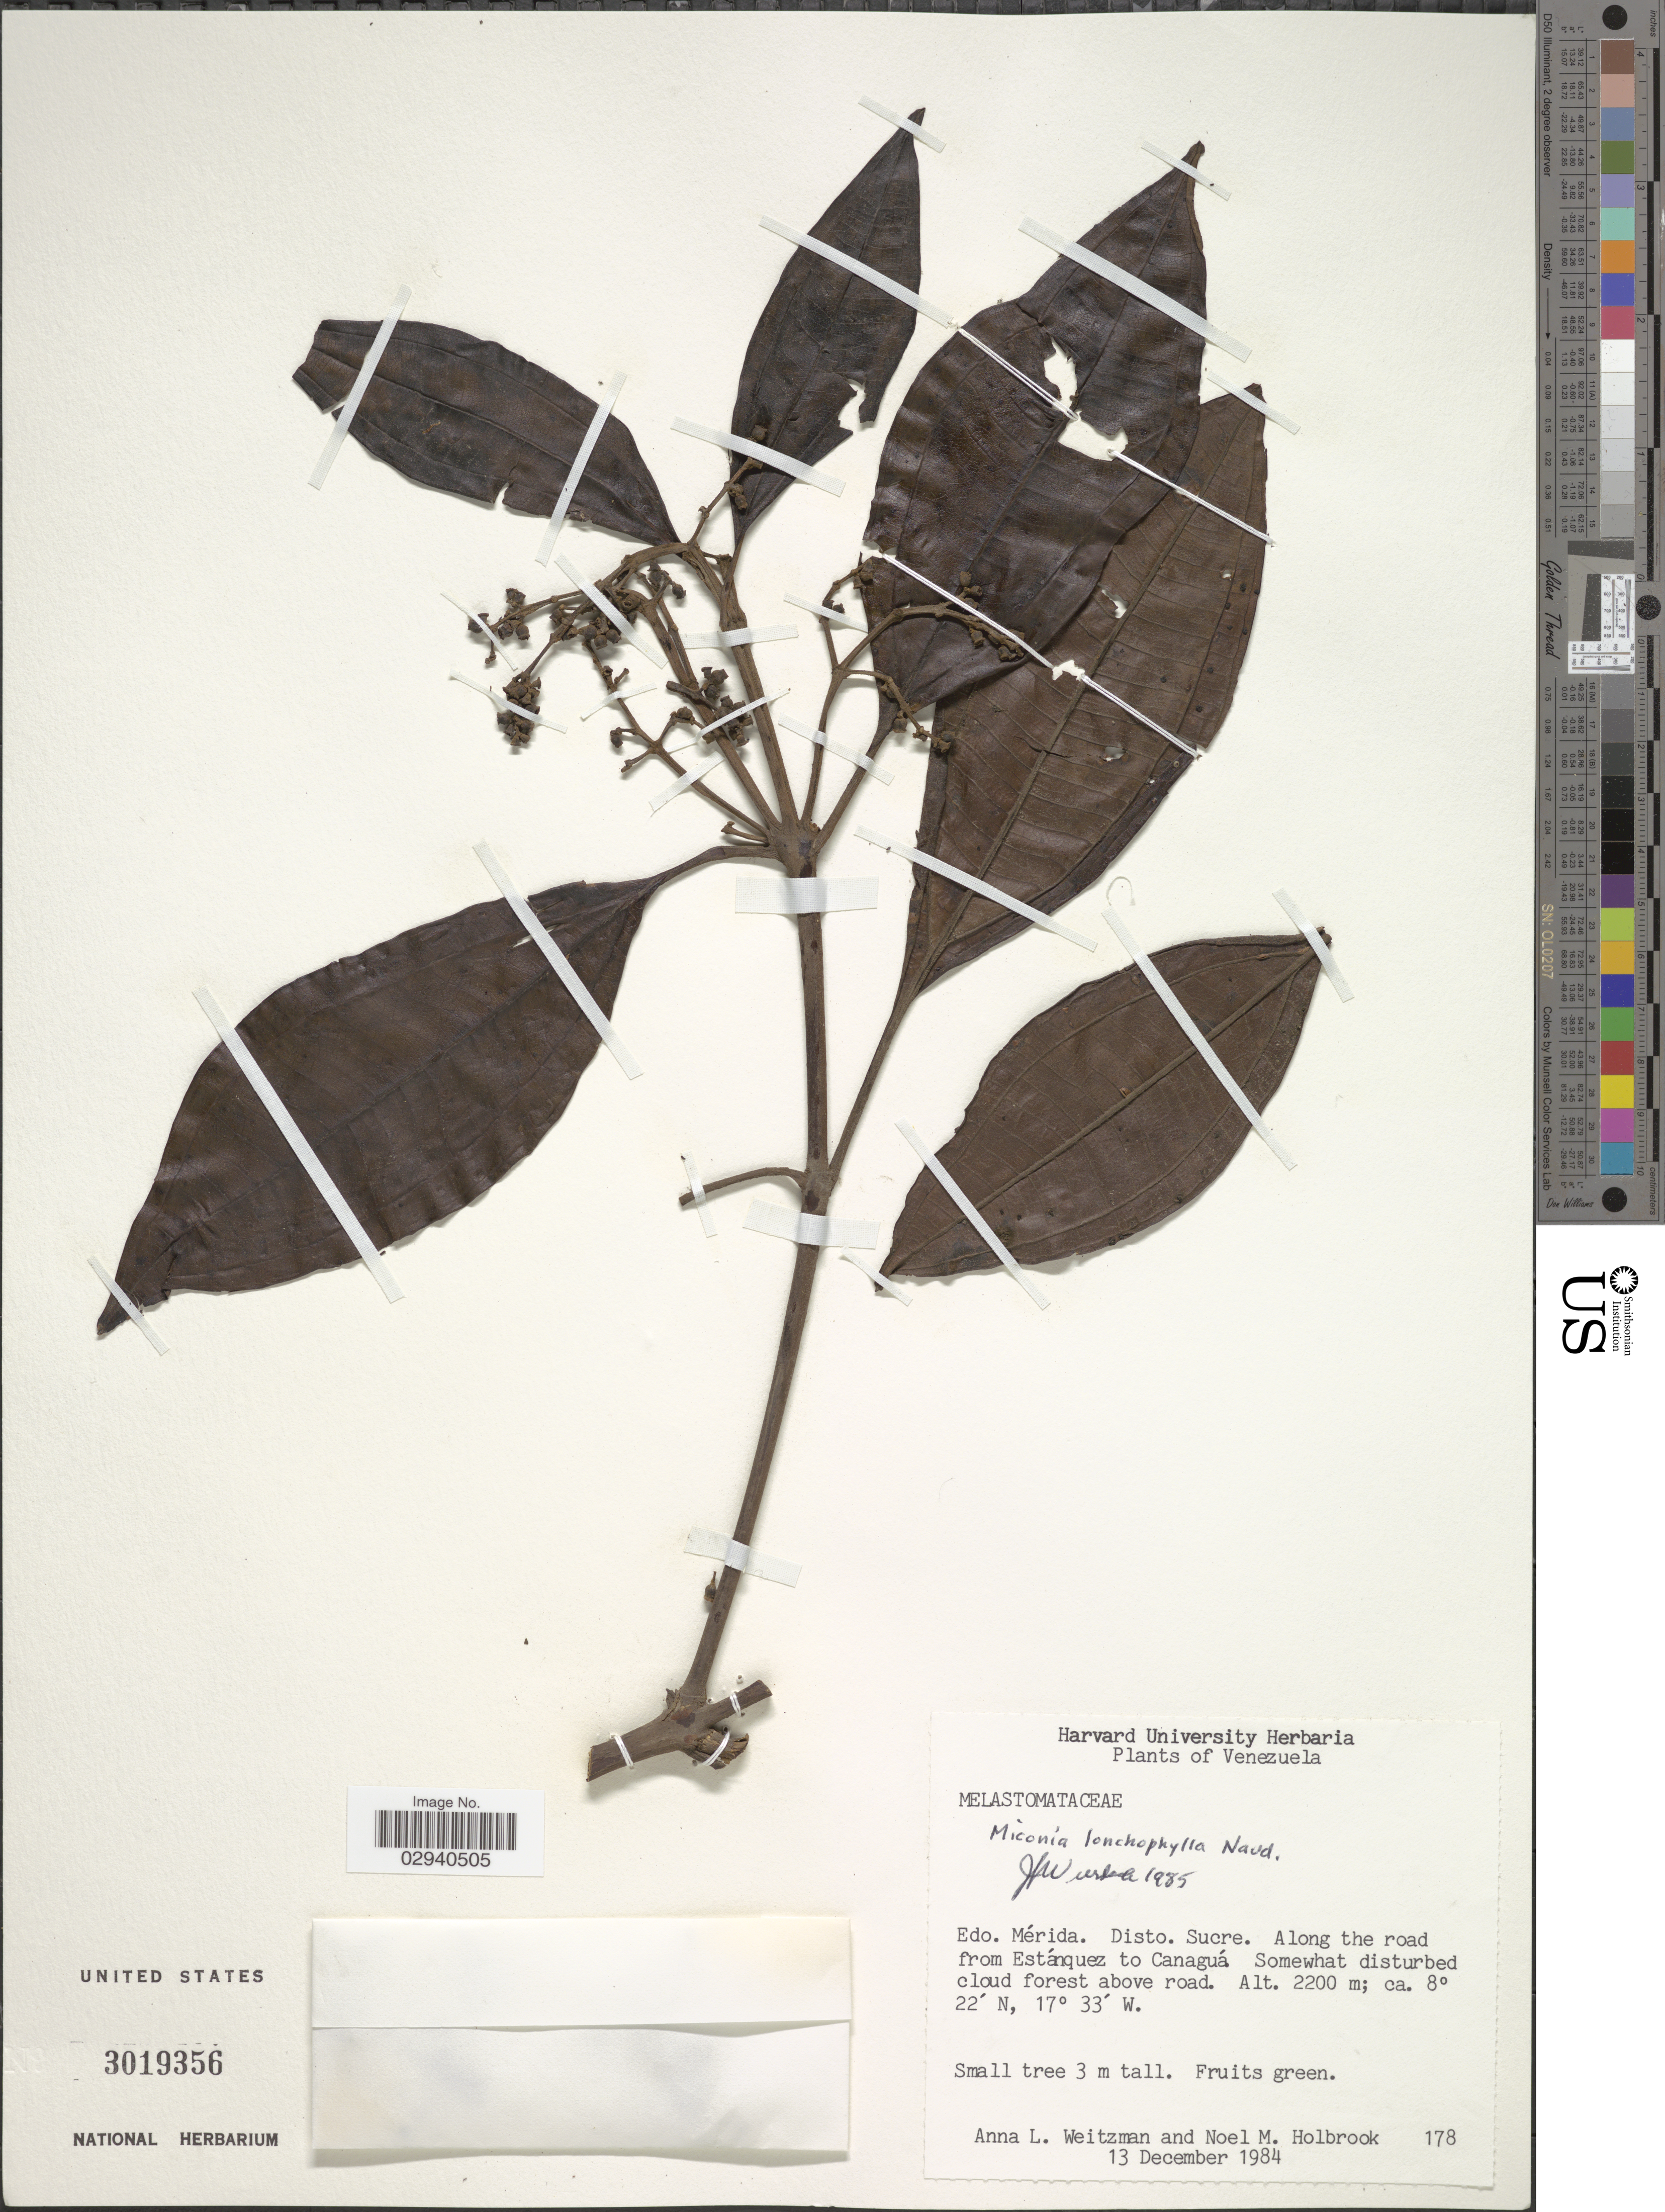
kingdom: Plantae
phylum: Tracheophyta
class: Magnoliopsida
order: Myrtales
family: Melastomataceae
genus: Miconia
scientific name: Miconia lonchophylla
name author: Naudin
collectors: A. L. Weitzman & N. M. Holbrook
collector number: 178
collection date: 1984-12-13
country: Venezuela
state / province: Mérida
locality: Disto. Sucre. Along the road from Estánquez to Canaguá.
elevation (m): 2200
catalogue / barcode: US 3019356